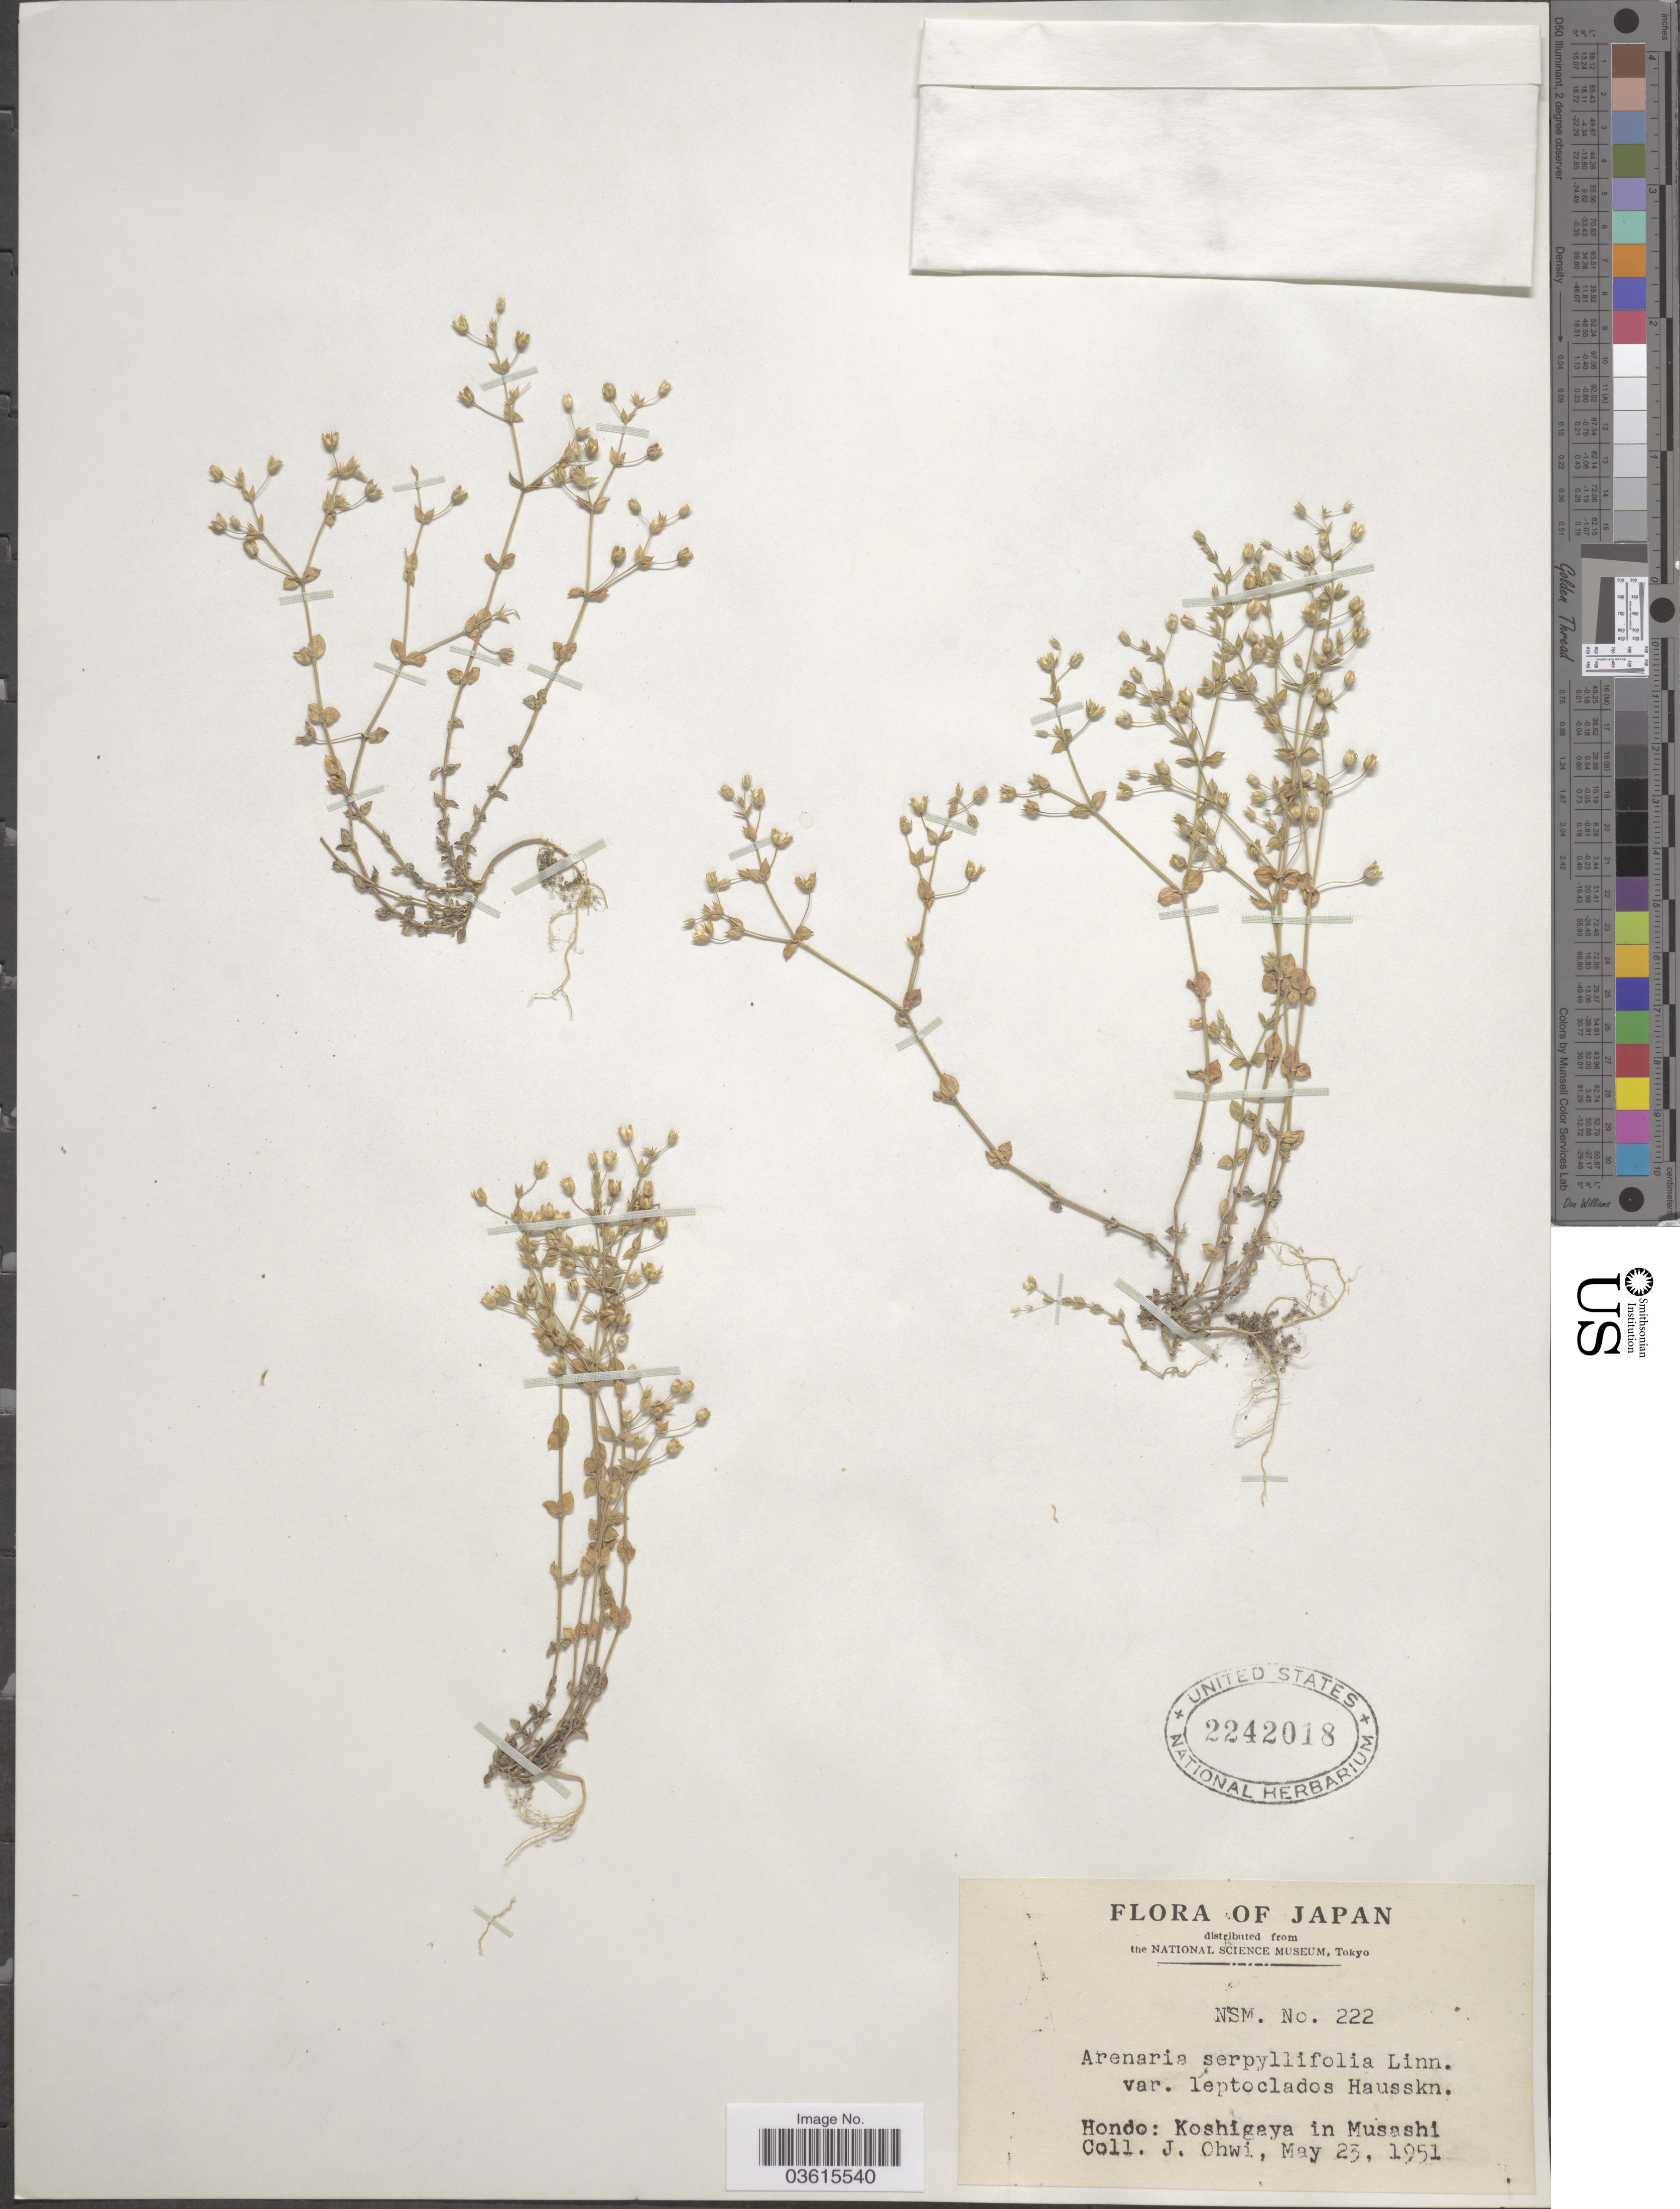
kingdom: Plantae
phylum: Tracheophyta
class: Magnoliopsida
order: Caryophyllales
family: Caryophyllaceae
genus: Arenaria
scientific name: Arenaria serpyllifolia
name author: L.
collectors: J. Ohwi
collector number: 222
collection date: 1951-05-23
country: Japan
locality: Hondo: Koshigaya in Musashi.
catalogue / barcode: US 2242018